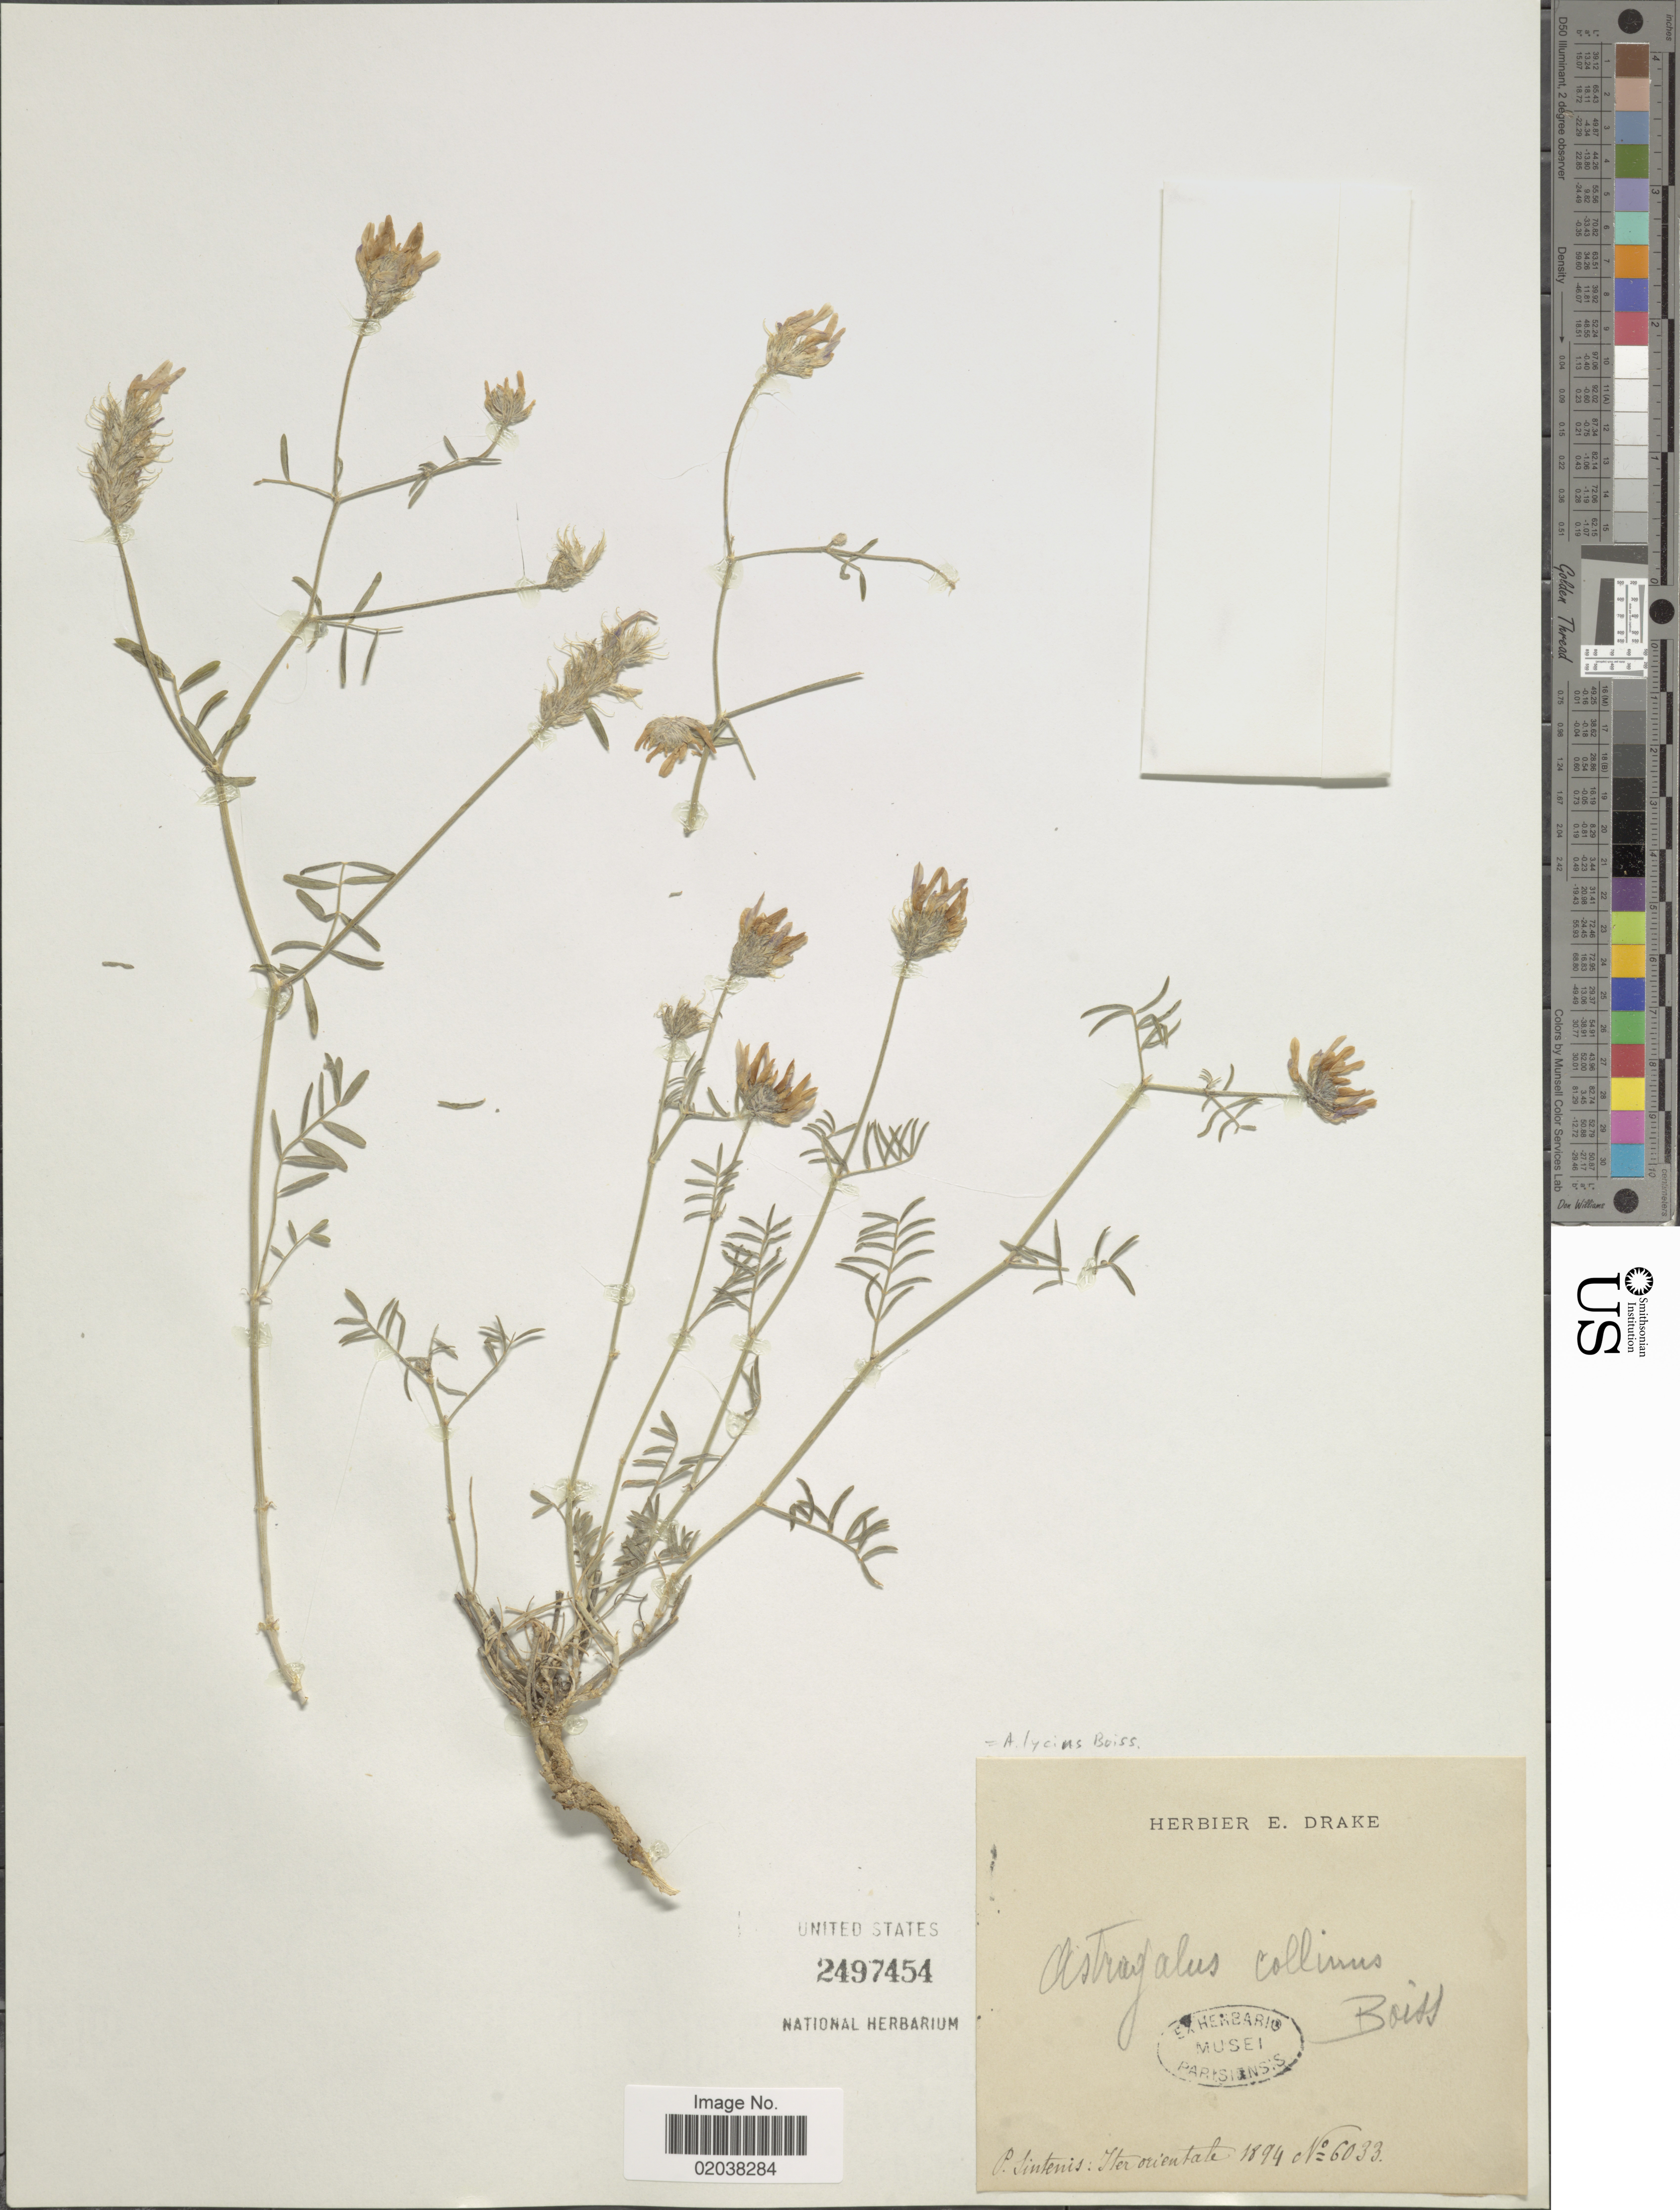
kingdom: Plantae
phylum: Tracheophyta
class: Magnoliopsida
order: Fabales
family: Fabaceae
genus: Astragalus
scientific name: Astragalus lycius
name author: Boiss.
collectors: P. Sintenis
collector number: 6033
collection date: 1894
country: Turkey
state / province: Gumushane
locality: Iter orientale.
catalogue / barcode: US 2497454